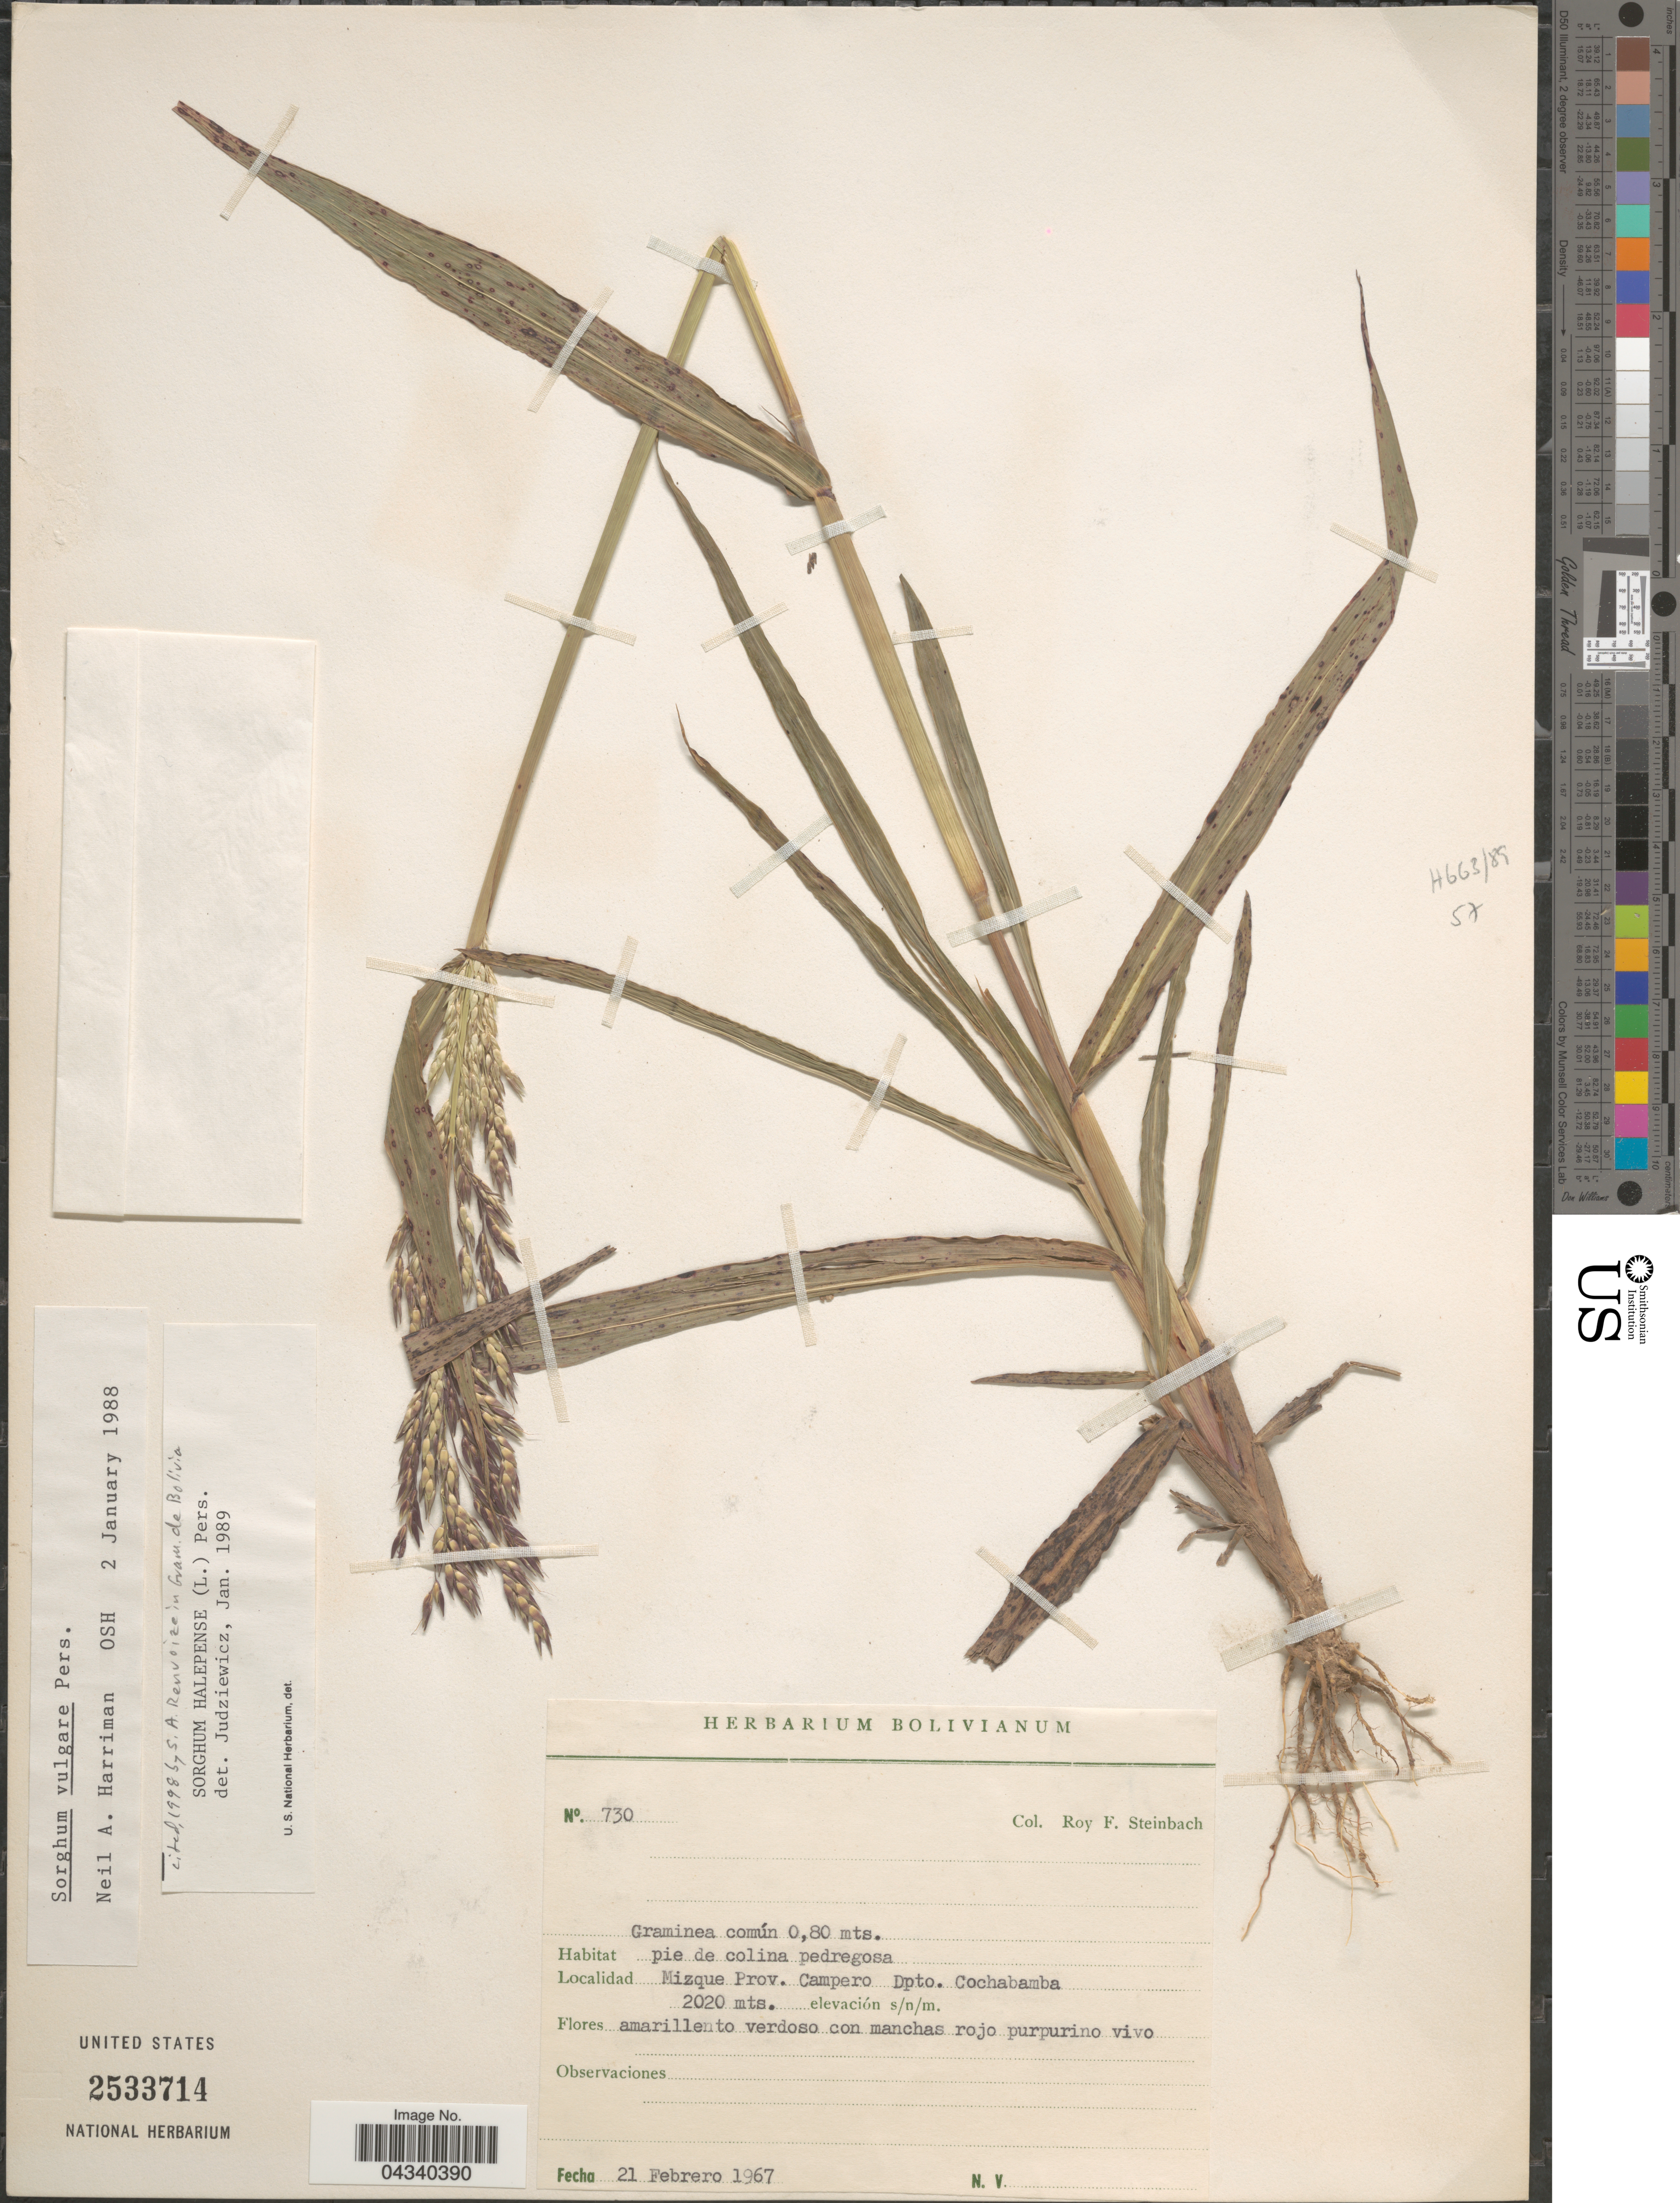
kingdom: Plantae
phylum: Tracheophyta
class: Liliopsida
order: Poales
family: Poaceae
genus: Sorghum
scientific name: Sorghum halepense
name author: (L.) Pers.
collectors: R. F. Steinbach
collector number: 730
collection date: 1967-02-21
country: Bolivia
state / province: Cochabamba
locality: Mizque Prov. Campero Dpto. Cochabamba.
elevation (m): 2020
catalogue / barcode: US 2533714